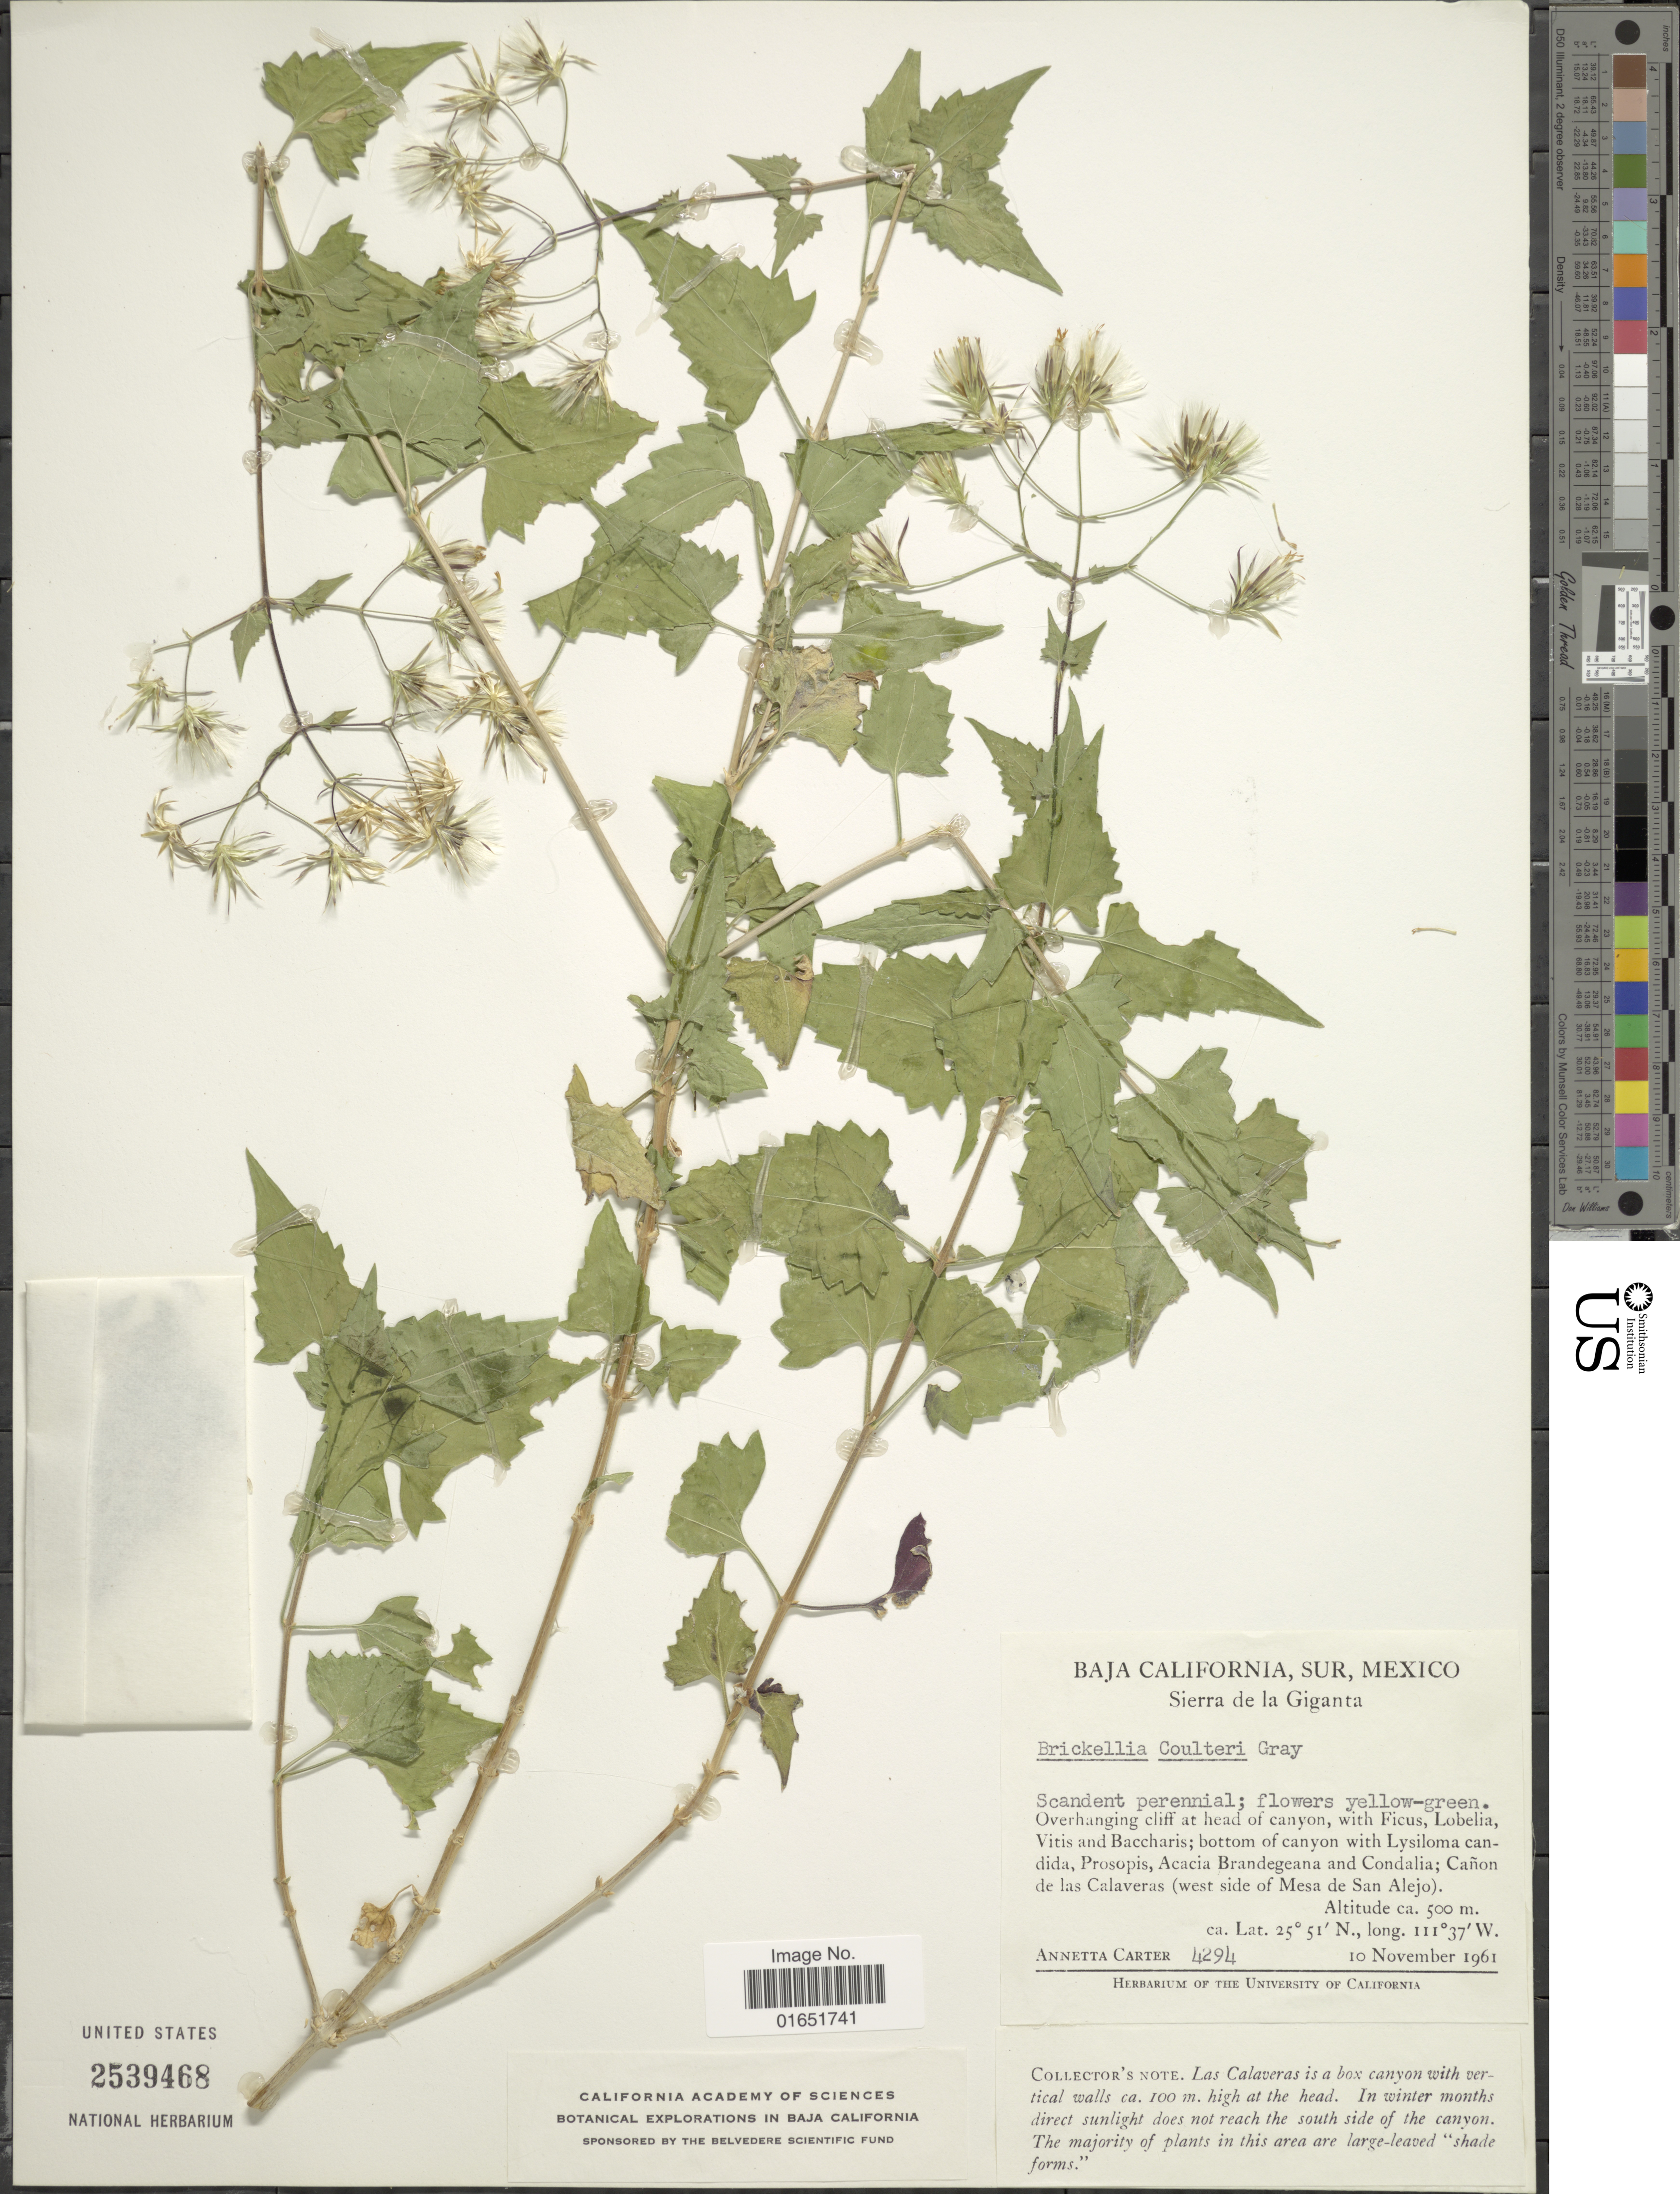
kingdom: Plantae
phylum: Tracheophyta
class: Magnoliopsida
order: Asterales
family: Asteraceae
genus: Brickellia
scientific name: Brickellia coulteri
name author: A. Gray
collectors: A. Carter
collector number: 4294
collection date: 1961-11-10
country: Mexico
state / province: Baja California Sur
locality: Sur, Sierra de la Giganta, Overhanging cliff at head of canyon, with Ficus, Lobelia, Vitis and Baccharis; bottom of canyon with Lysiloma candida, Prosopis, Acacia Brandegeana and Condalia; Cañon de las Calaveras (west side of Mesa de San Alejo)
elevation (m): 500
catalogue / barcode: US 2539468